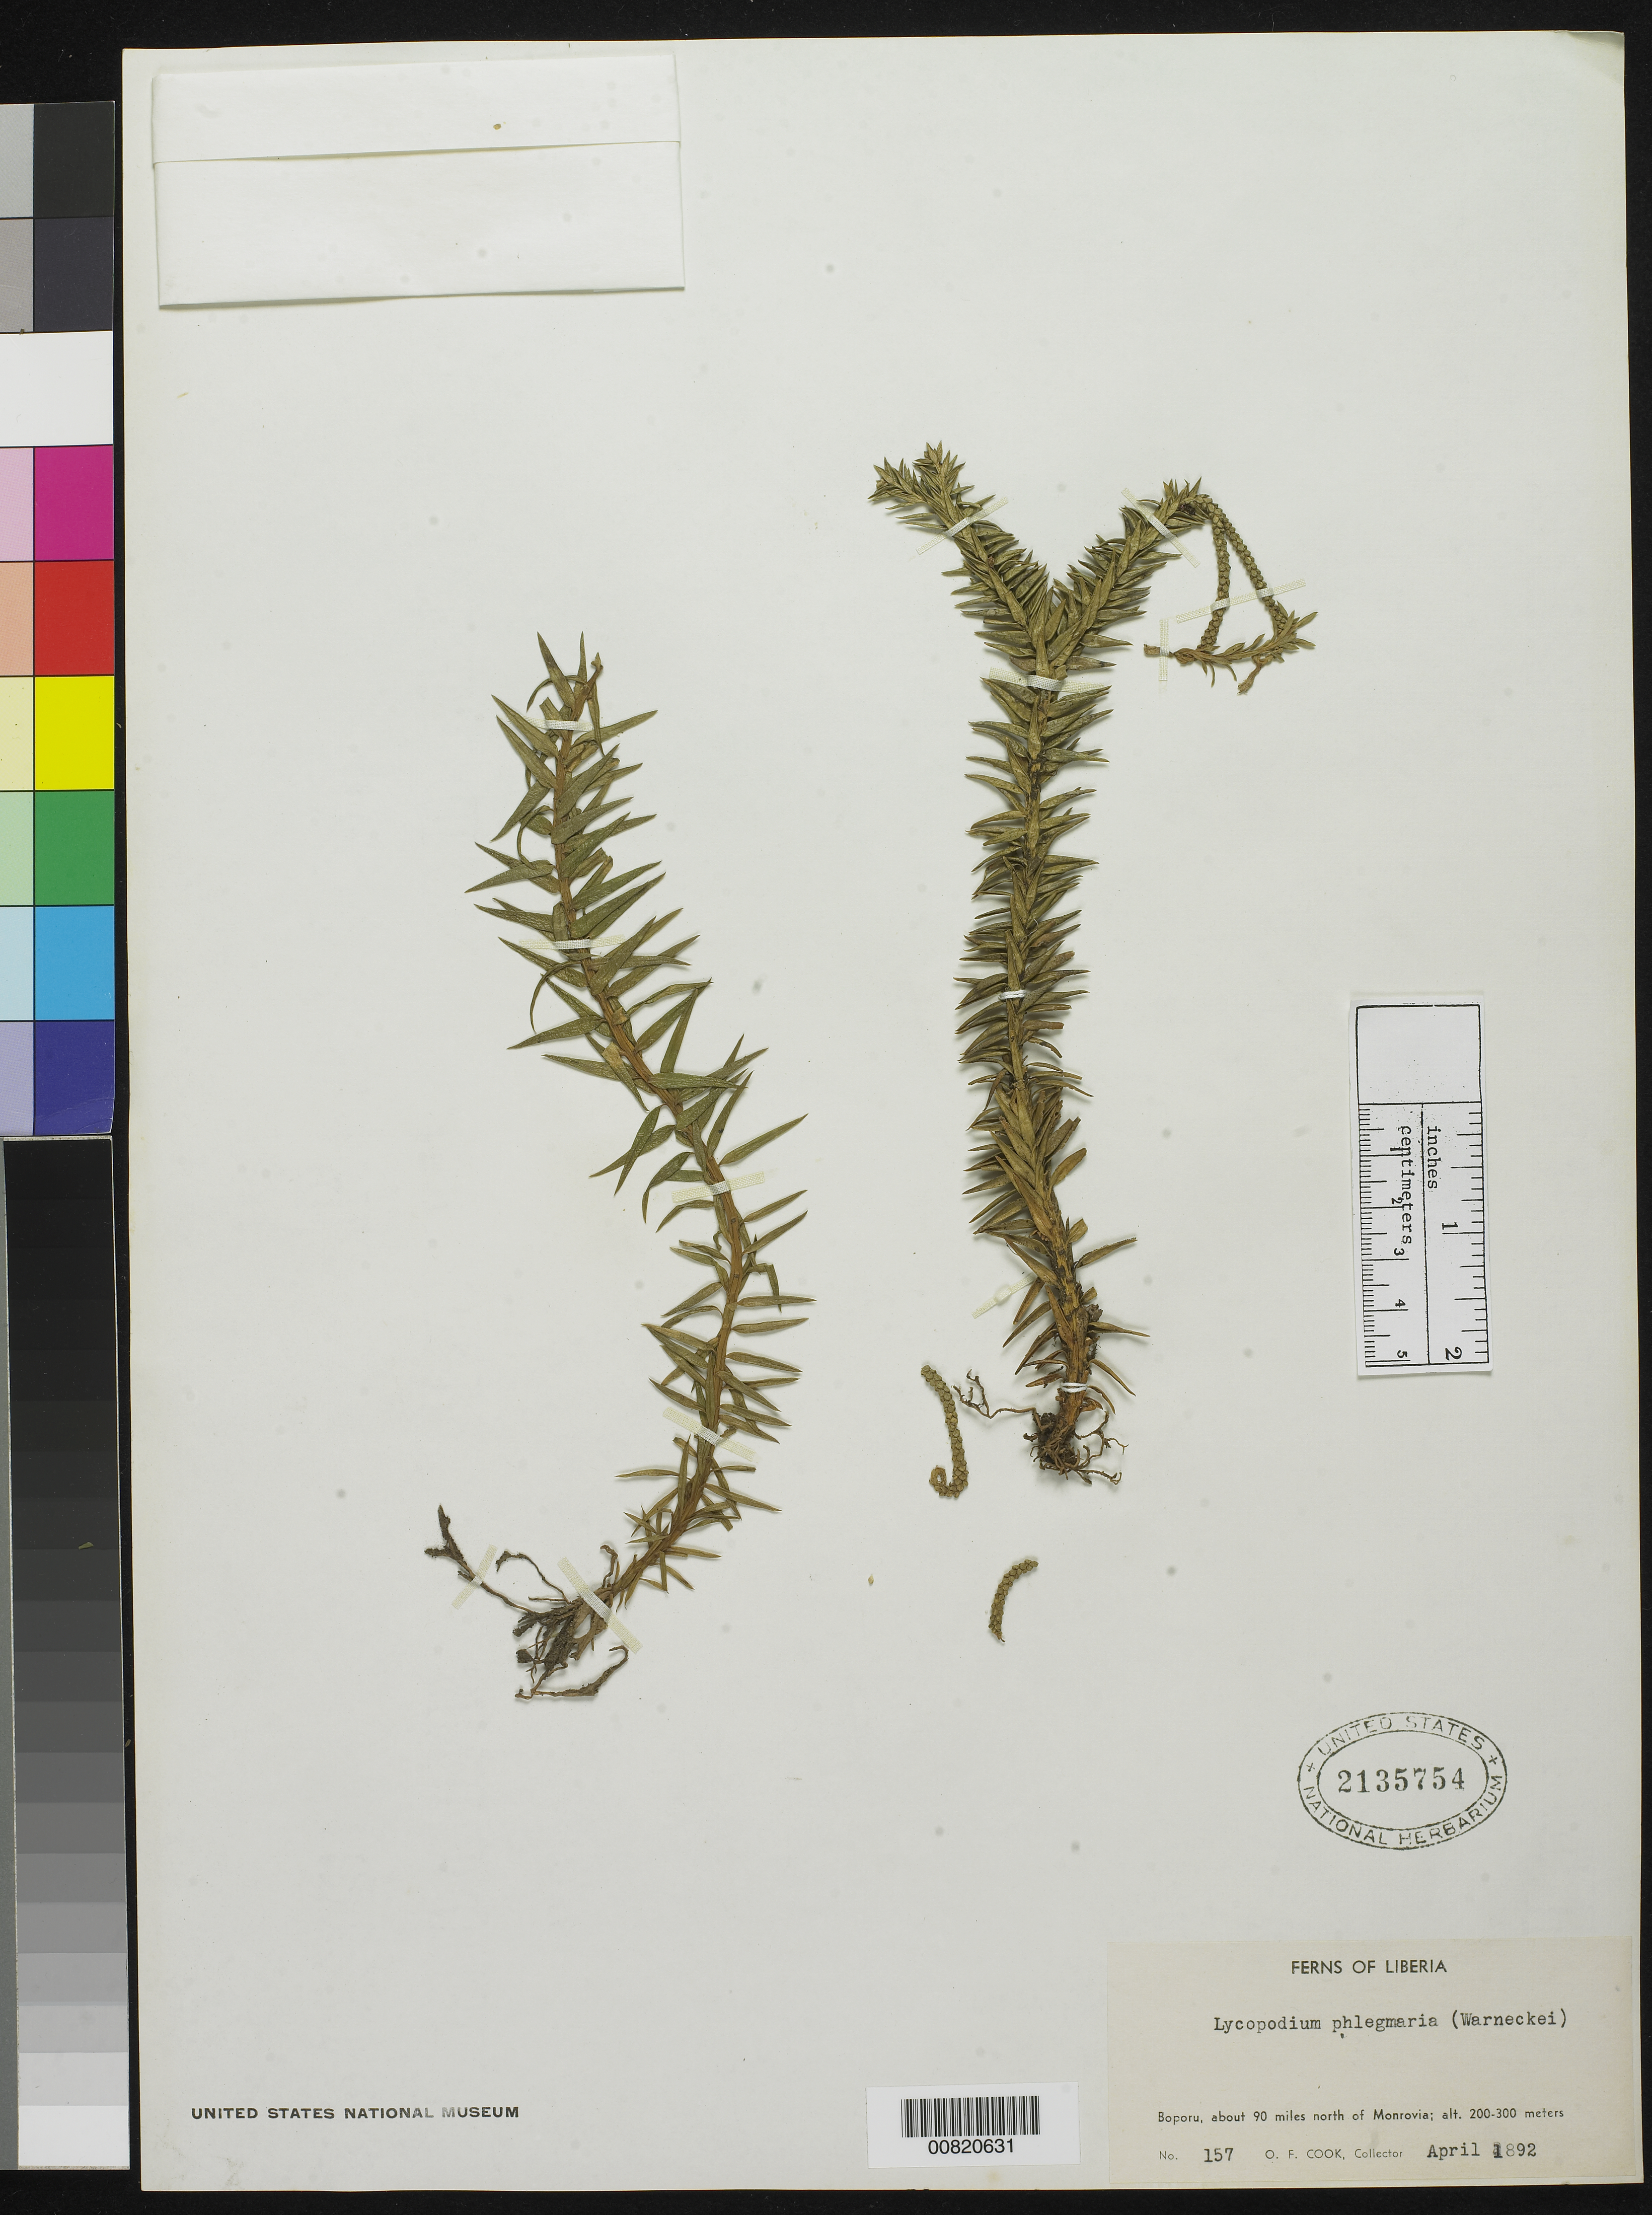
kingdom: Plantae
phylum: Tracheophyta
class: Lycopodiopsida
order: Lycopodiales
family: Lycopodiaceae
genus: Phlegmariurus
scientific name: Phlegmariurus warneckei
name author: (Nessel) A. R. Field & Bostock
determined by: Field, A. R.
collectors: O. F. Cook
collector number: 157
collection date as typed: Apr 1892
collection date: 1892-04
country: Liberia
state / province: Gbarpolu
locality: Boporu, about 90 miles N of Monrovia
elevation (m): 200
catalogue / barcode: US 2135754